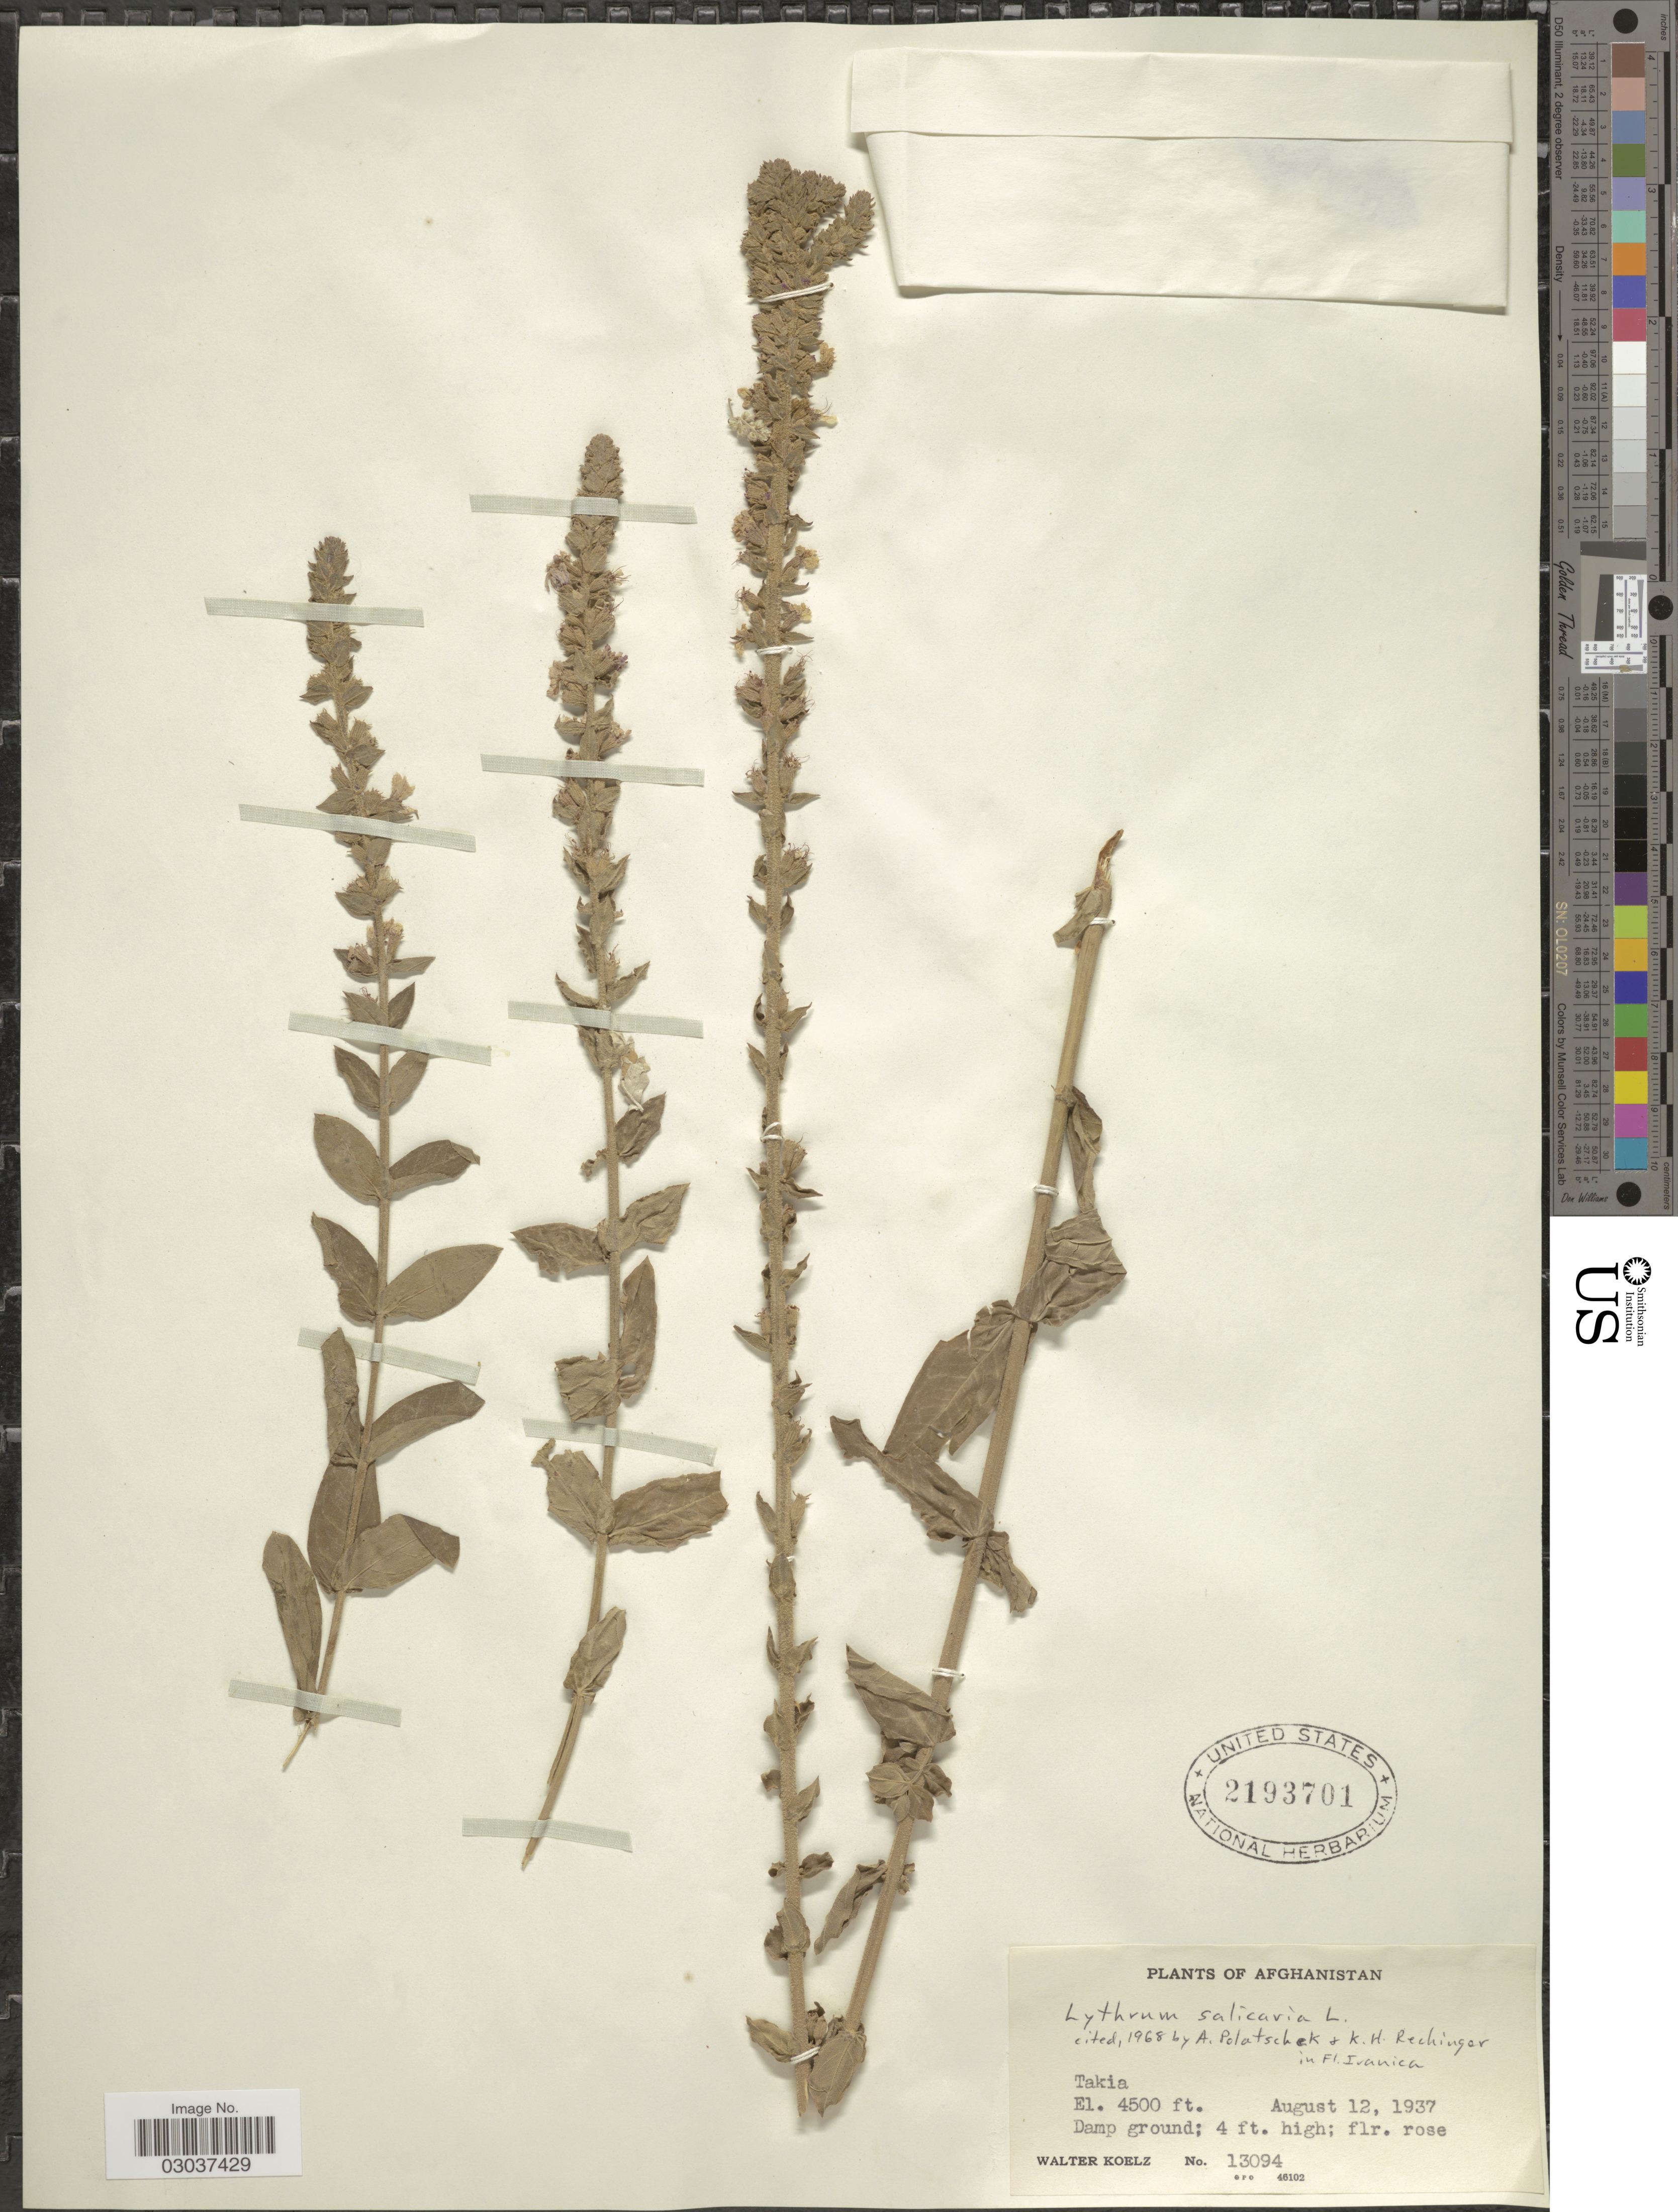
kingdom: Plantae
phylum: Tracheophyta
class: Magnoliopsida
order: Myrtales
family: Lythraceae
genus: Lythrum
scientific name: Lythrum salicaria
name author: L.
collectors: W. N. Koelz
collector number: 13094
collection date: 1937-08-12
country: Afghanistan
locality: Takia.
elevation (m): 1372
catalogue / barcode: US 2193701